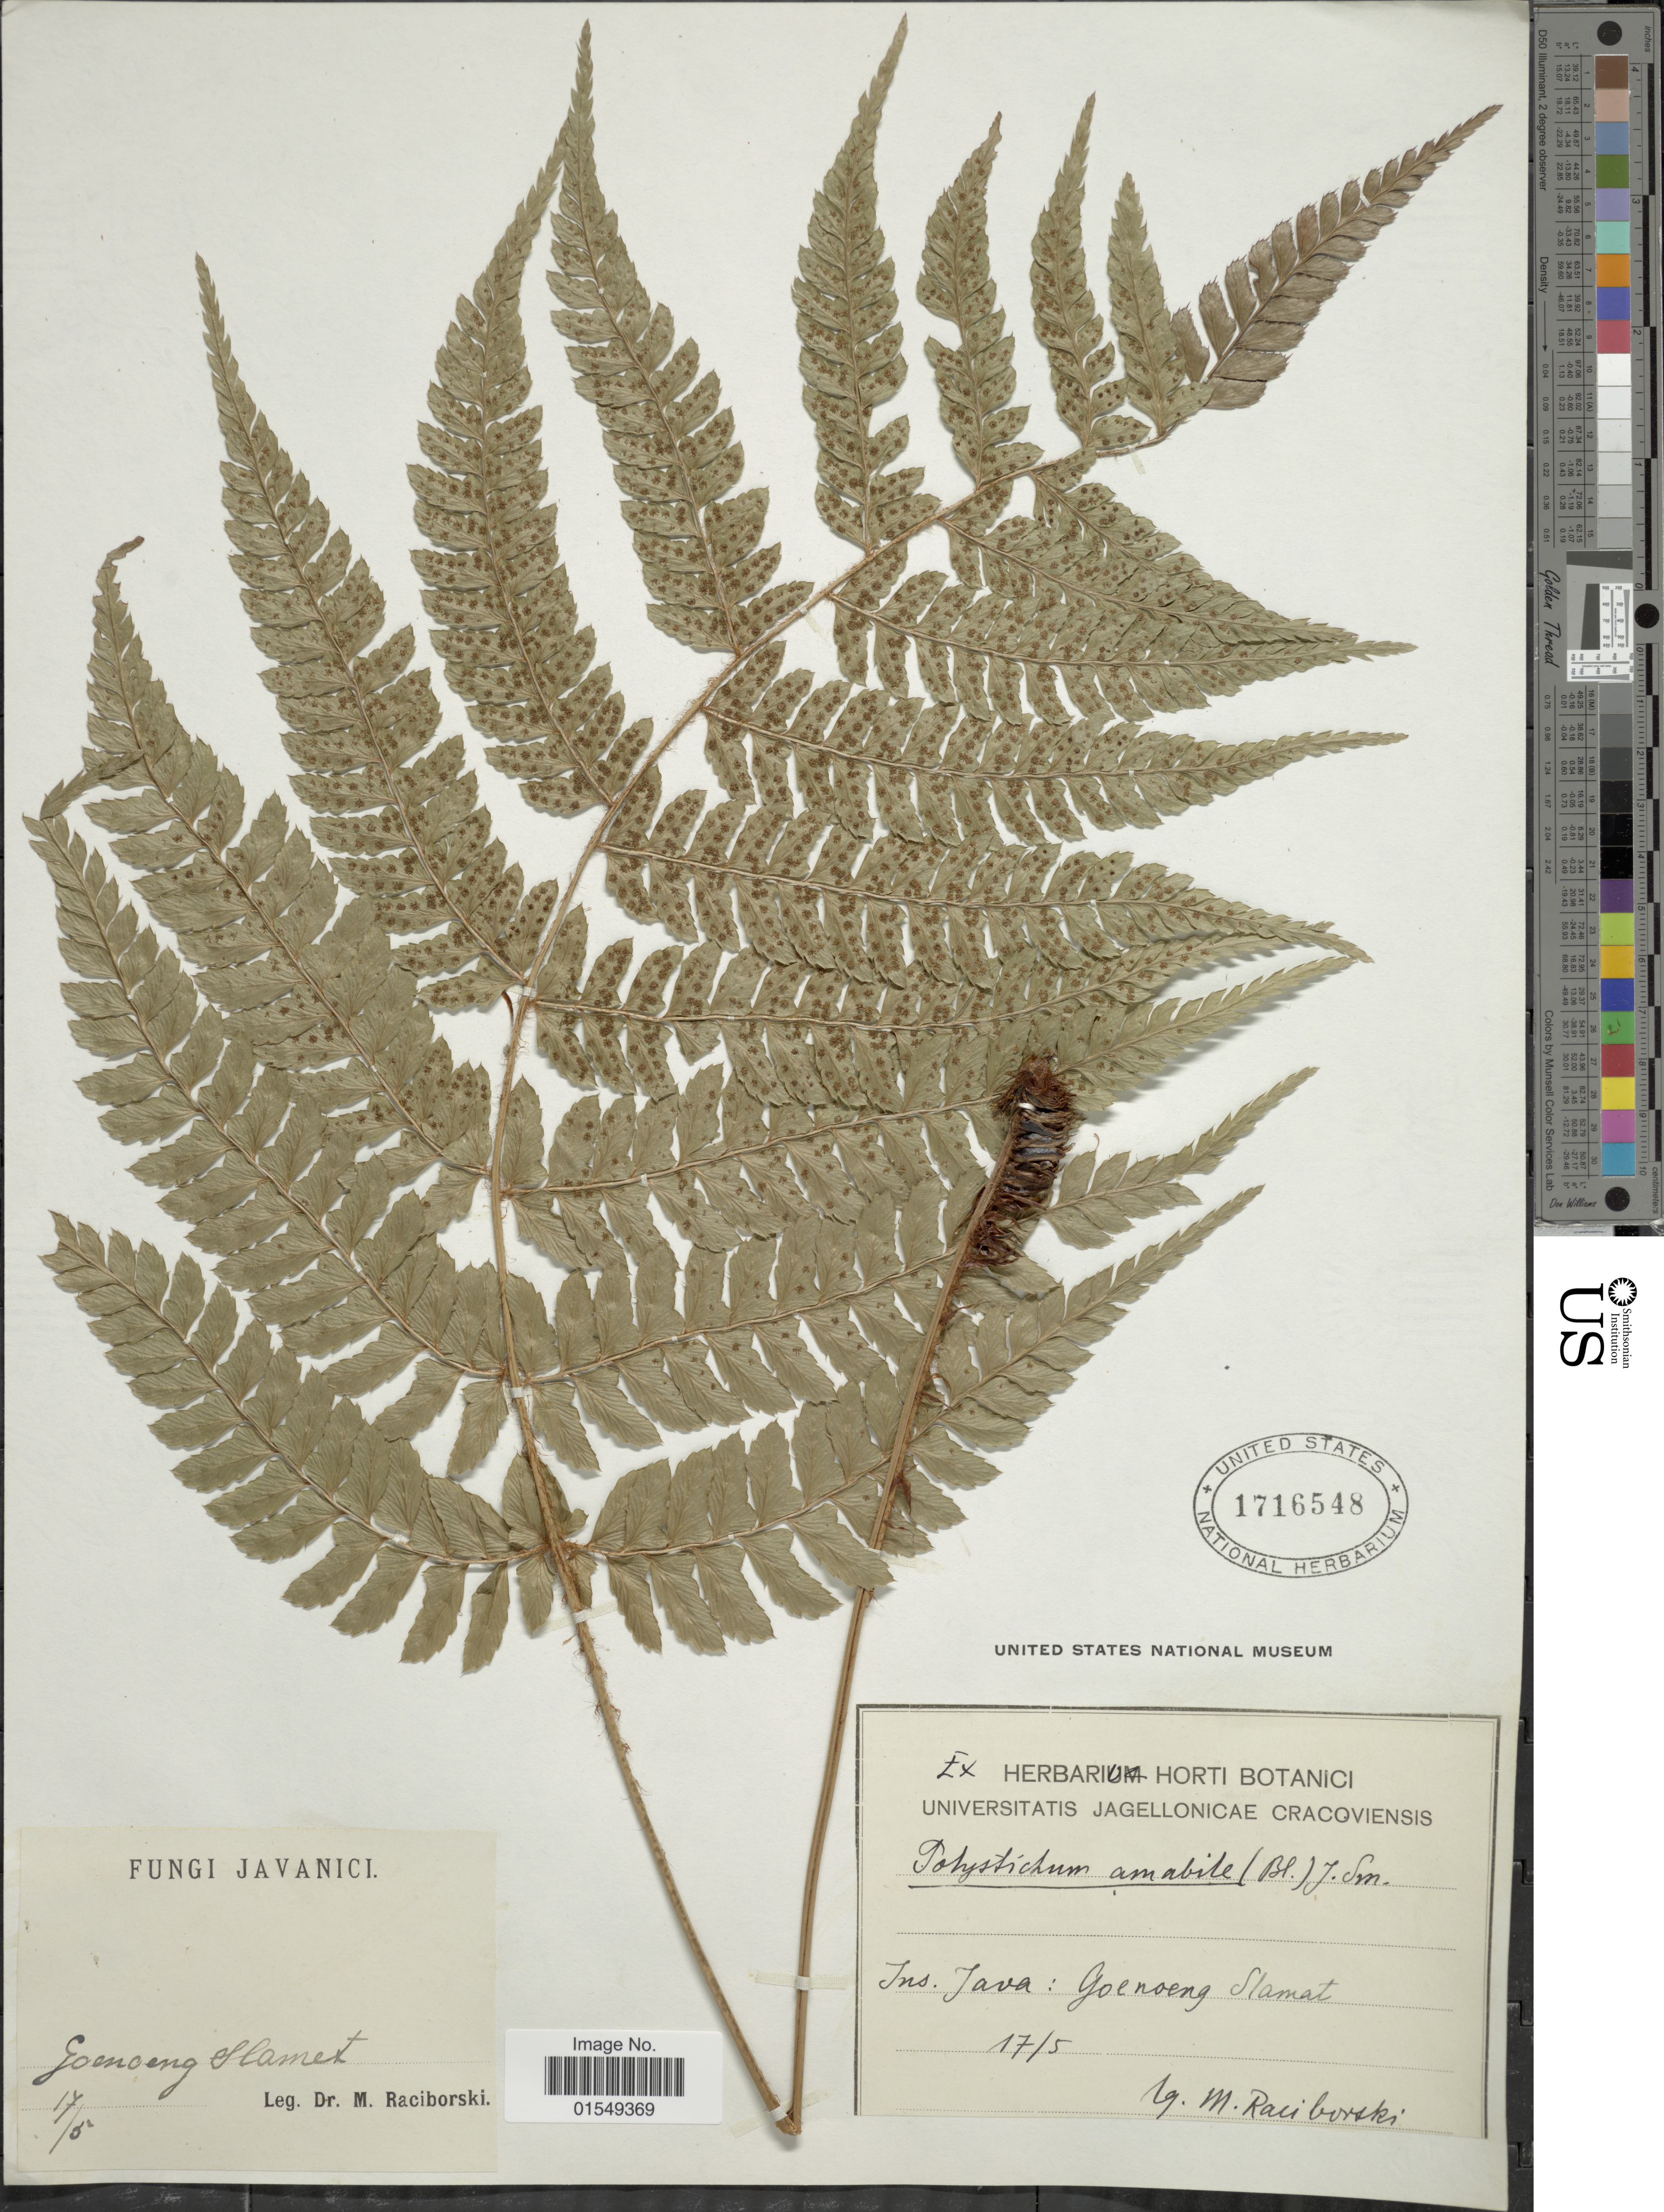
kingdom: Plantae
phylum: Tracheophyta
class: Polypodiopsida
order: Polypodiales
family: Dryopteridaceae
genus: Arachniodes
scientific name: Arachniodes amabilis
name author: (Blume) Tindale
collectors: M. Raciborski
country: Indonesia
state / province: Java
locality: Ins. Java: Goenoeng Slamat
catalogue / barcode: US 1716548